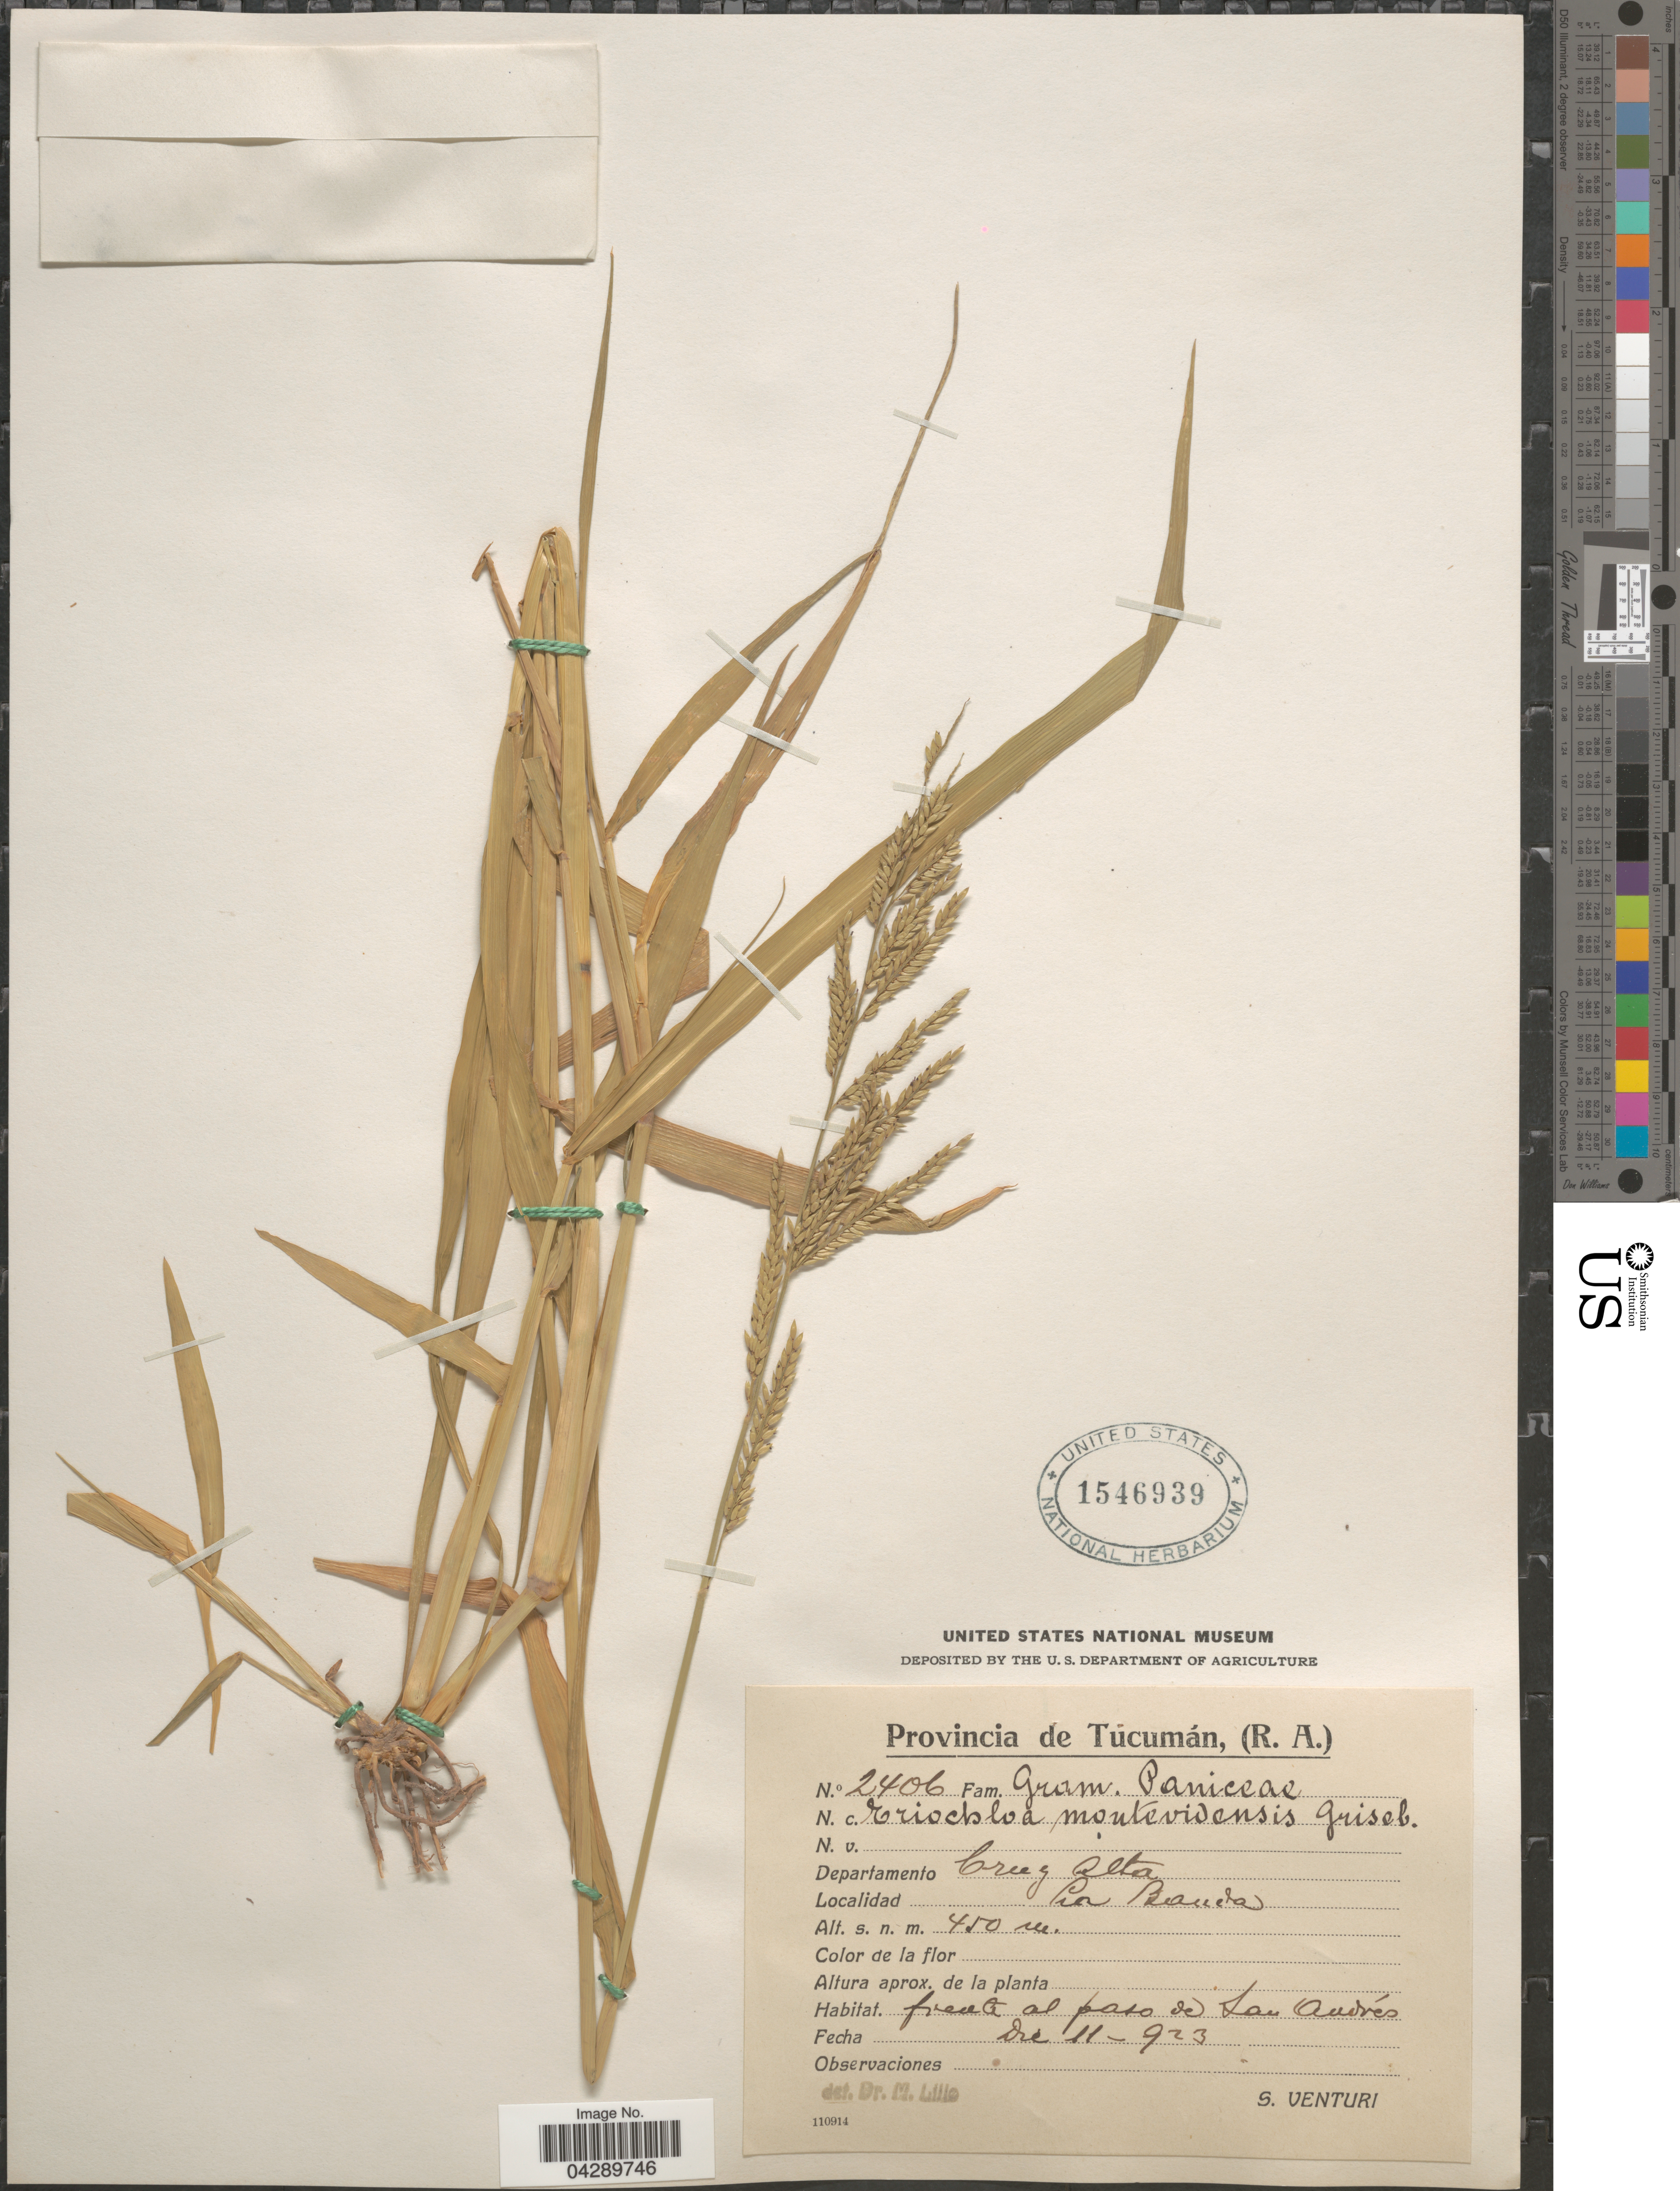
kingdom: Plantae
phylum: Tracheophyta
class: Liliopsida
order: Poales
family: Poaceae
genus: Eriochloa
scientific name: Eriochloa punctata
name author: (L.) Desv. ex Ham.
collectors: S. Venturi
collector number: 2406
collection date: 1923-12-11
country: Argentina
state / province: Tucuman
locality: Departamento Cruz Alta. La Banda. Frente al paso de San Andrés.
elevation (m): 450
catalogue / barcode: US 1546939